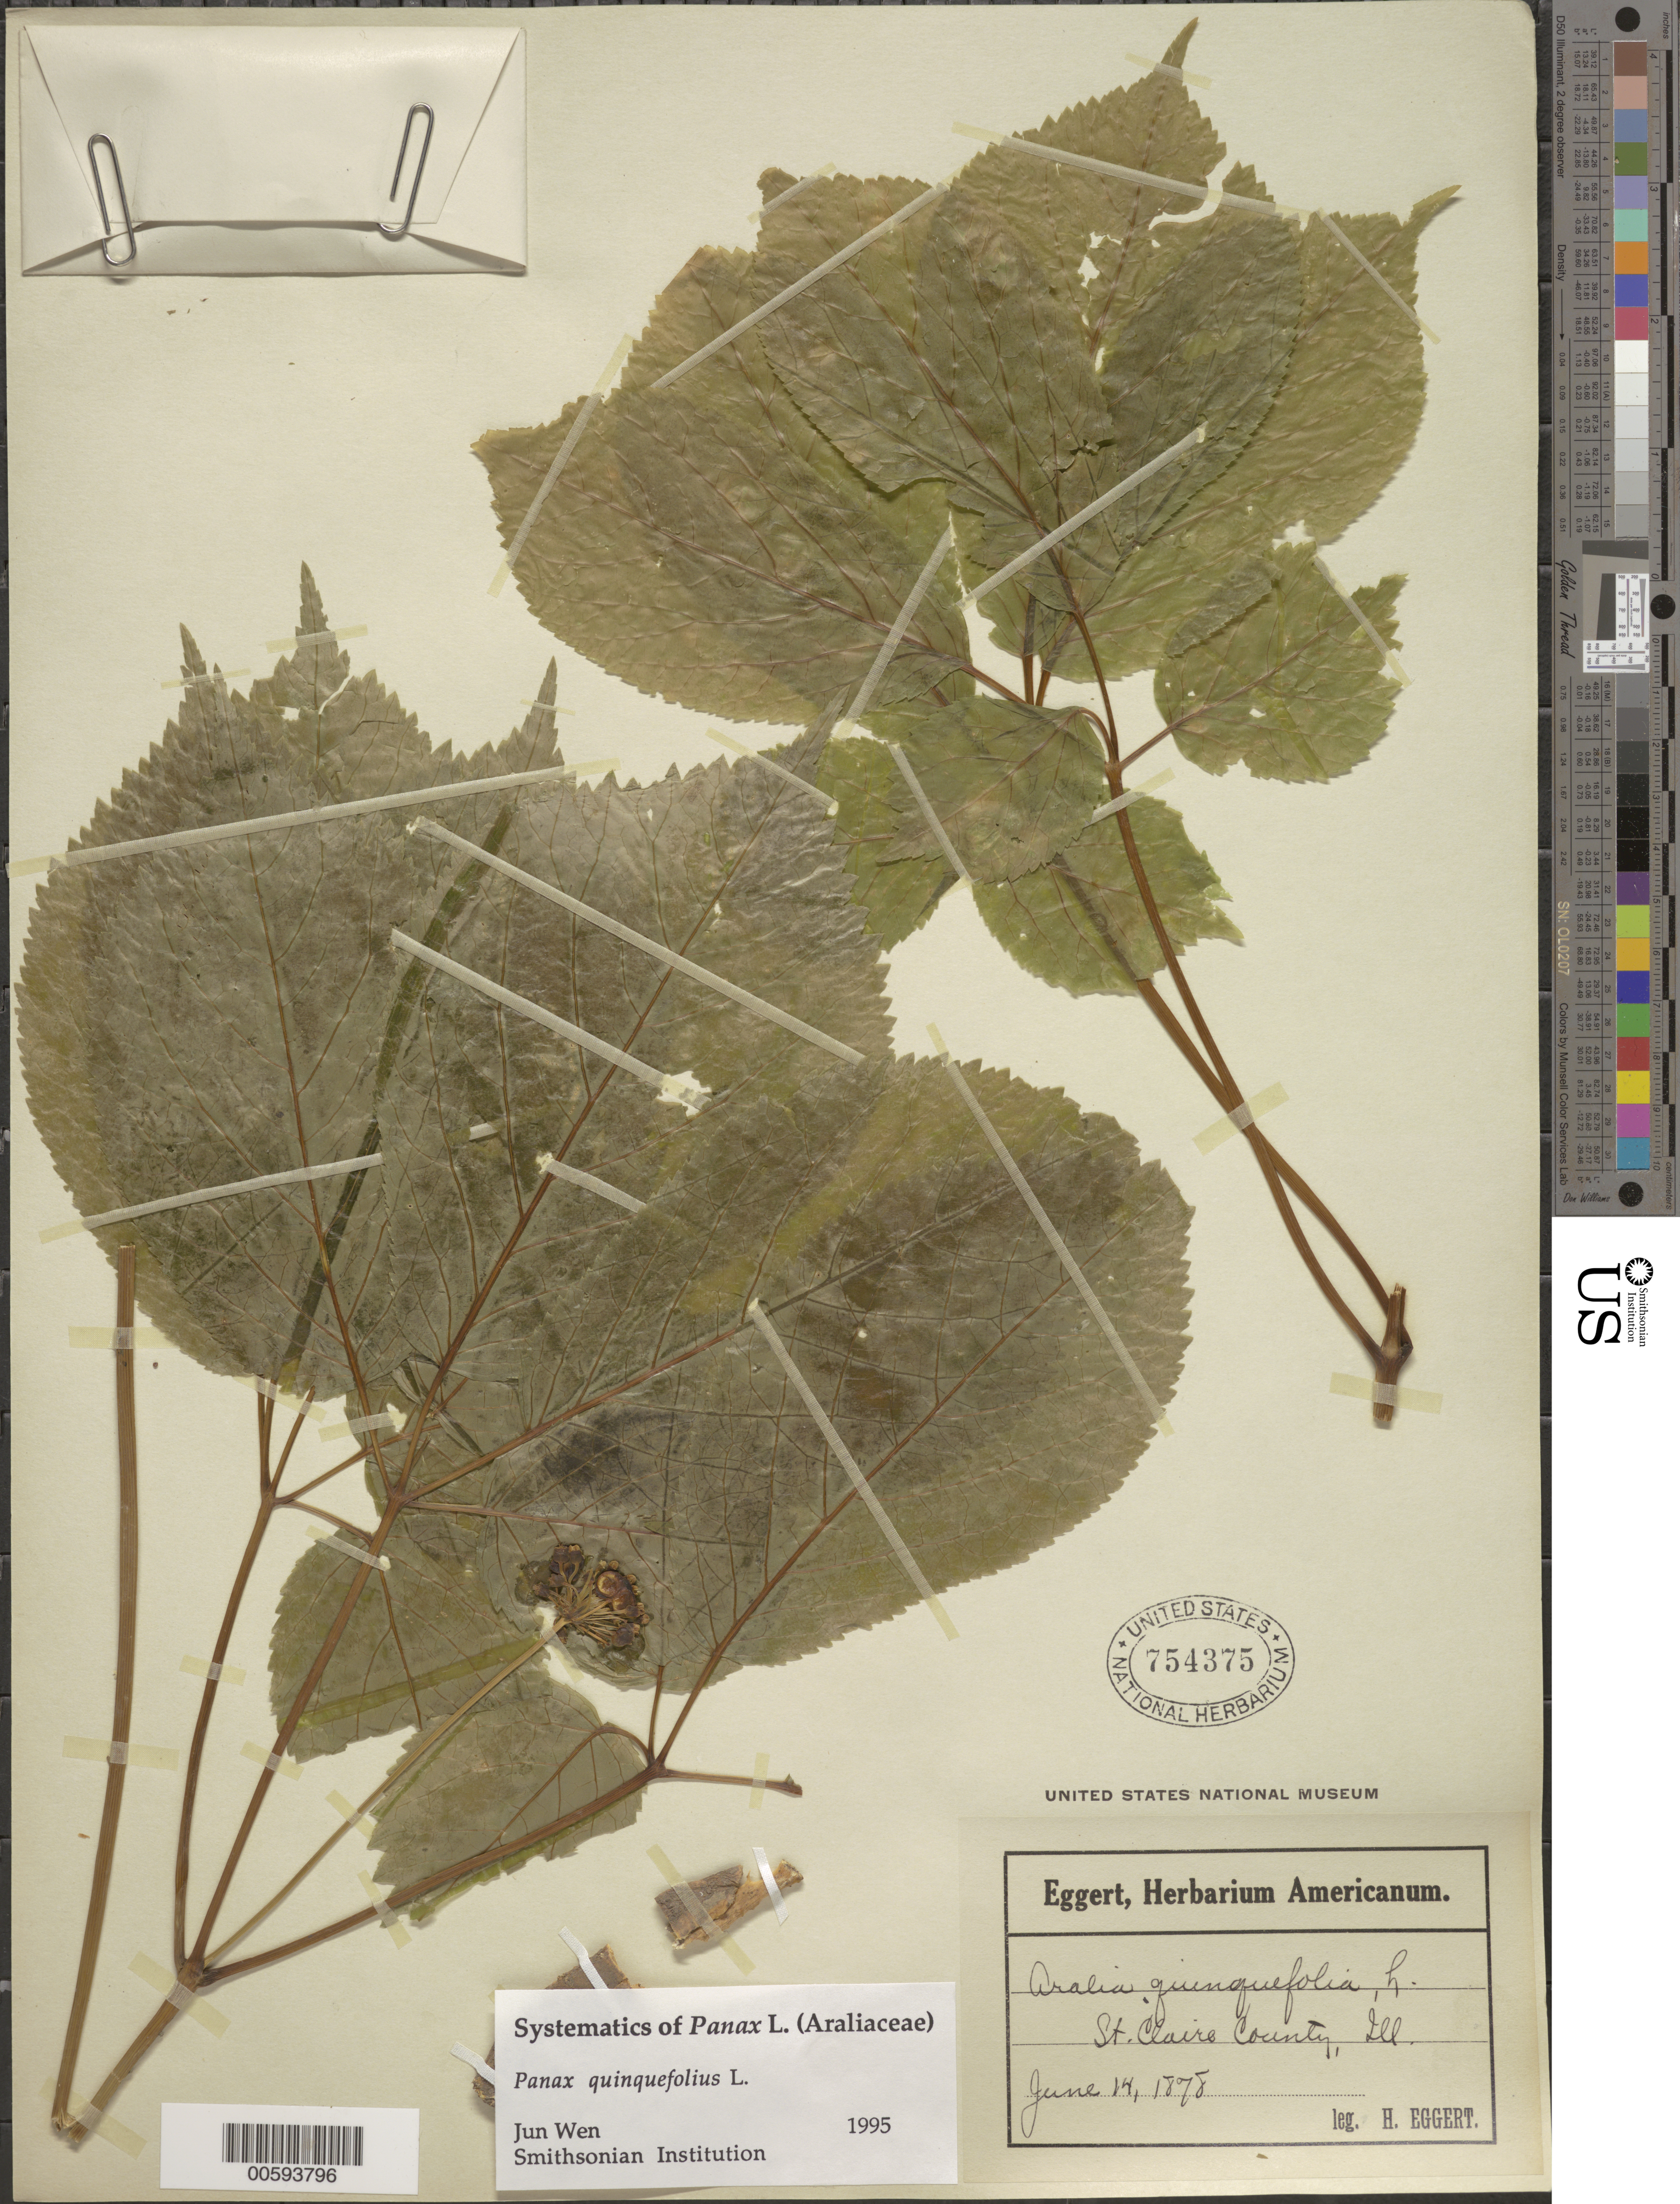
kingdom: Plantae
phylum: Tracheophyta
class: Magnoliopsida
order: Apiales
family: Araliaceae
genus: Panax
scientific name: Panax quinquefolius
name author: L.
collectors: H. Eggert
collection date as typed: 14 Jun 1878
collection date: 1878-06-14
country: United States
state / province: Illinois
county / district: Saint Clair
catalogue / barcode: US 754375